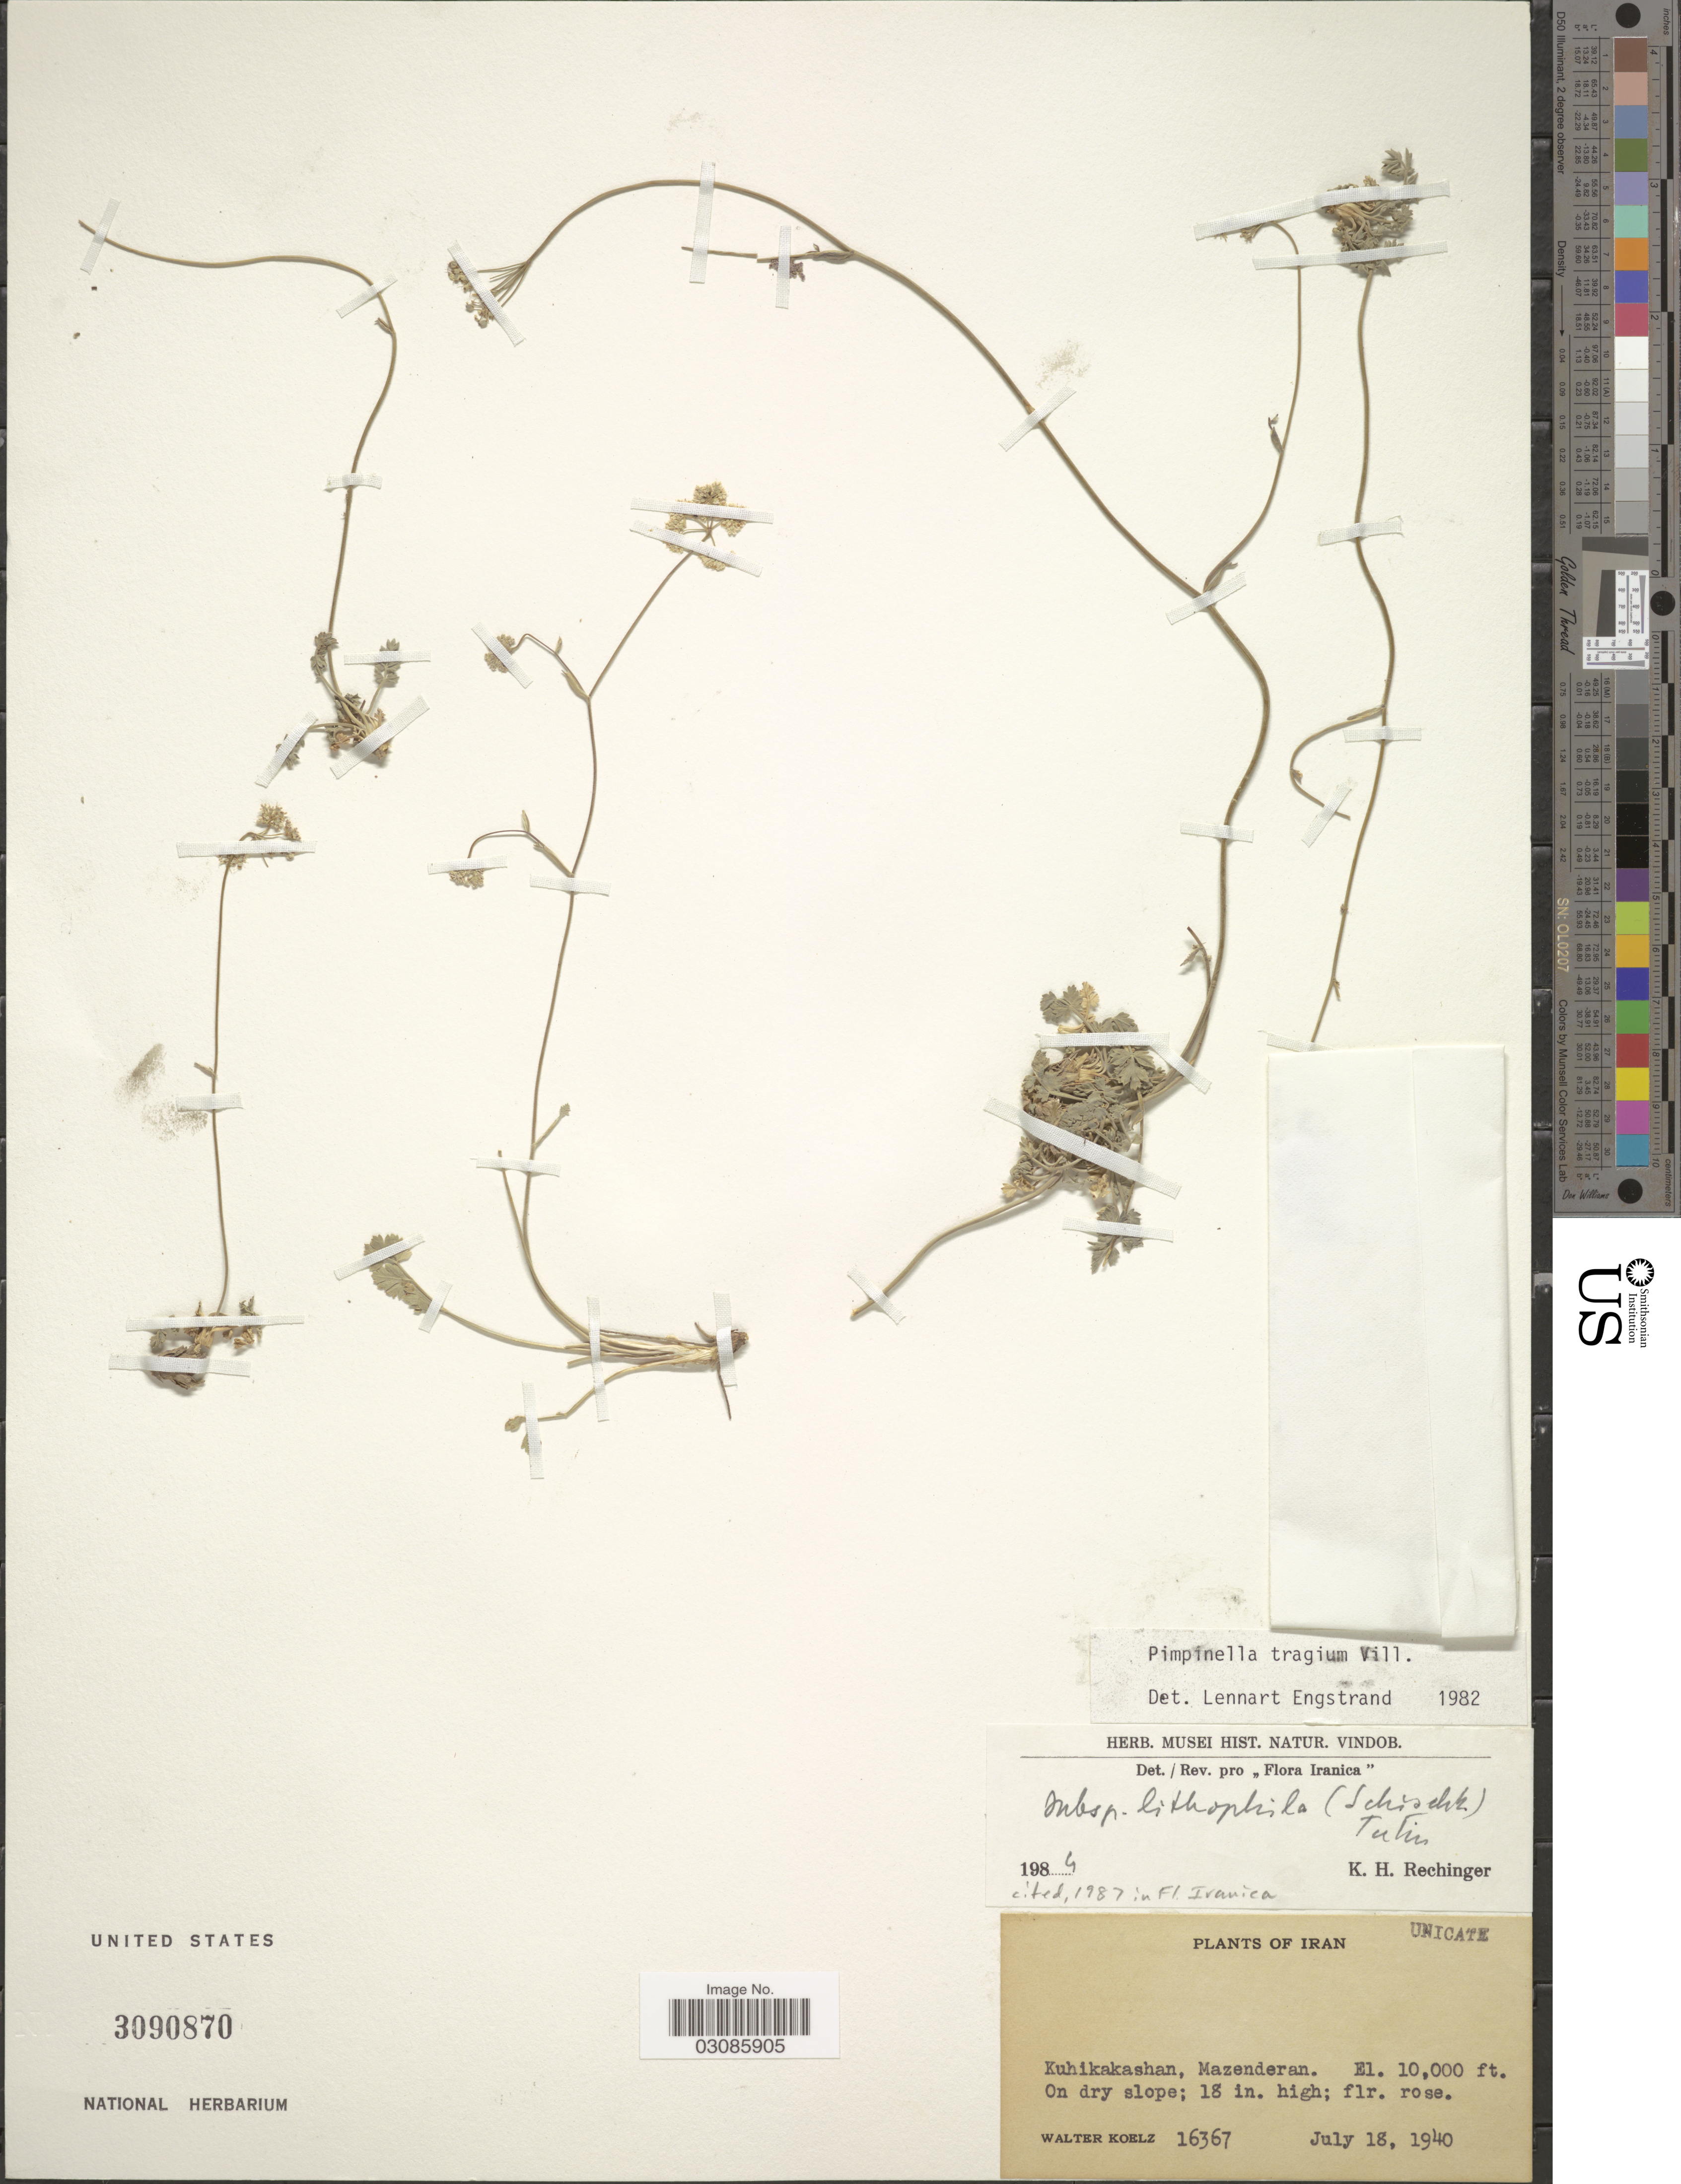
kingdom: Plantae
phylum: Tracheophyta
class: Magnoliopsida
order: Apiales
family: Apiaceae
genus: Pimpinella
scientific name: Pimpinella tragium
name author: Vill.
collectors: W. N. Koelz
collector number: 16367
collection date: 1940-07-18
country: Iran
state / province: Mazandaran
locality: Kuhikakashan, Mazenderan.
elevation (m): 3048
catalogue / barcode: US 3090870